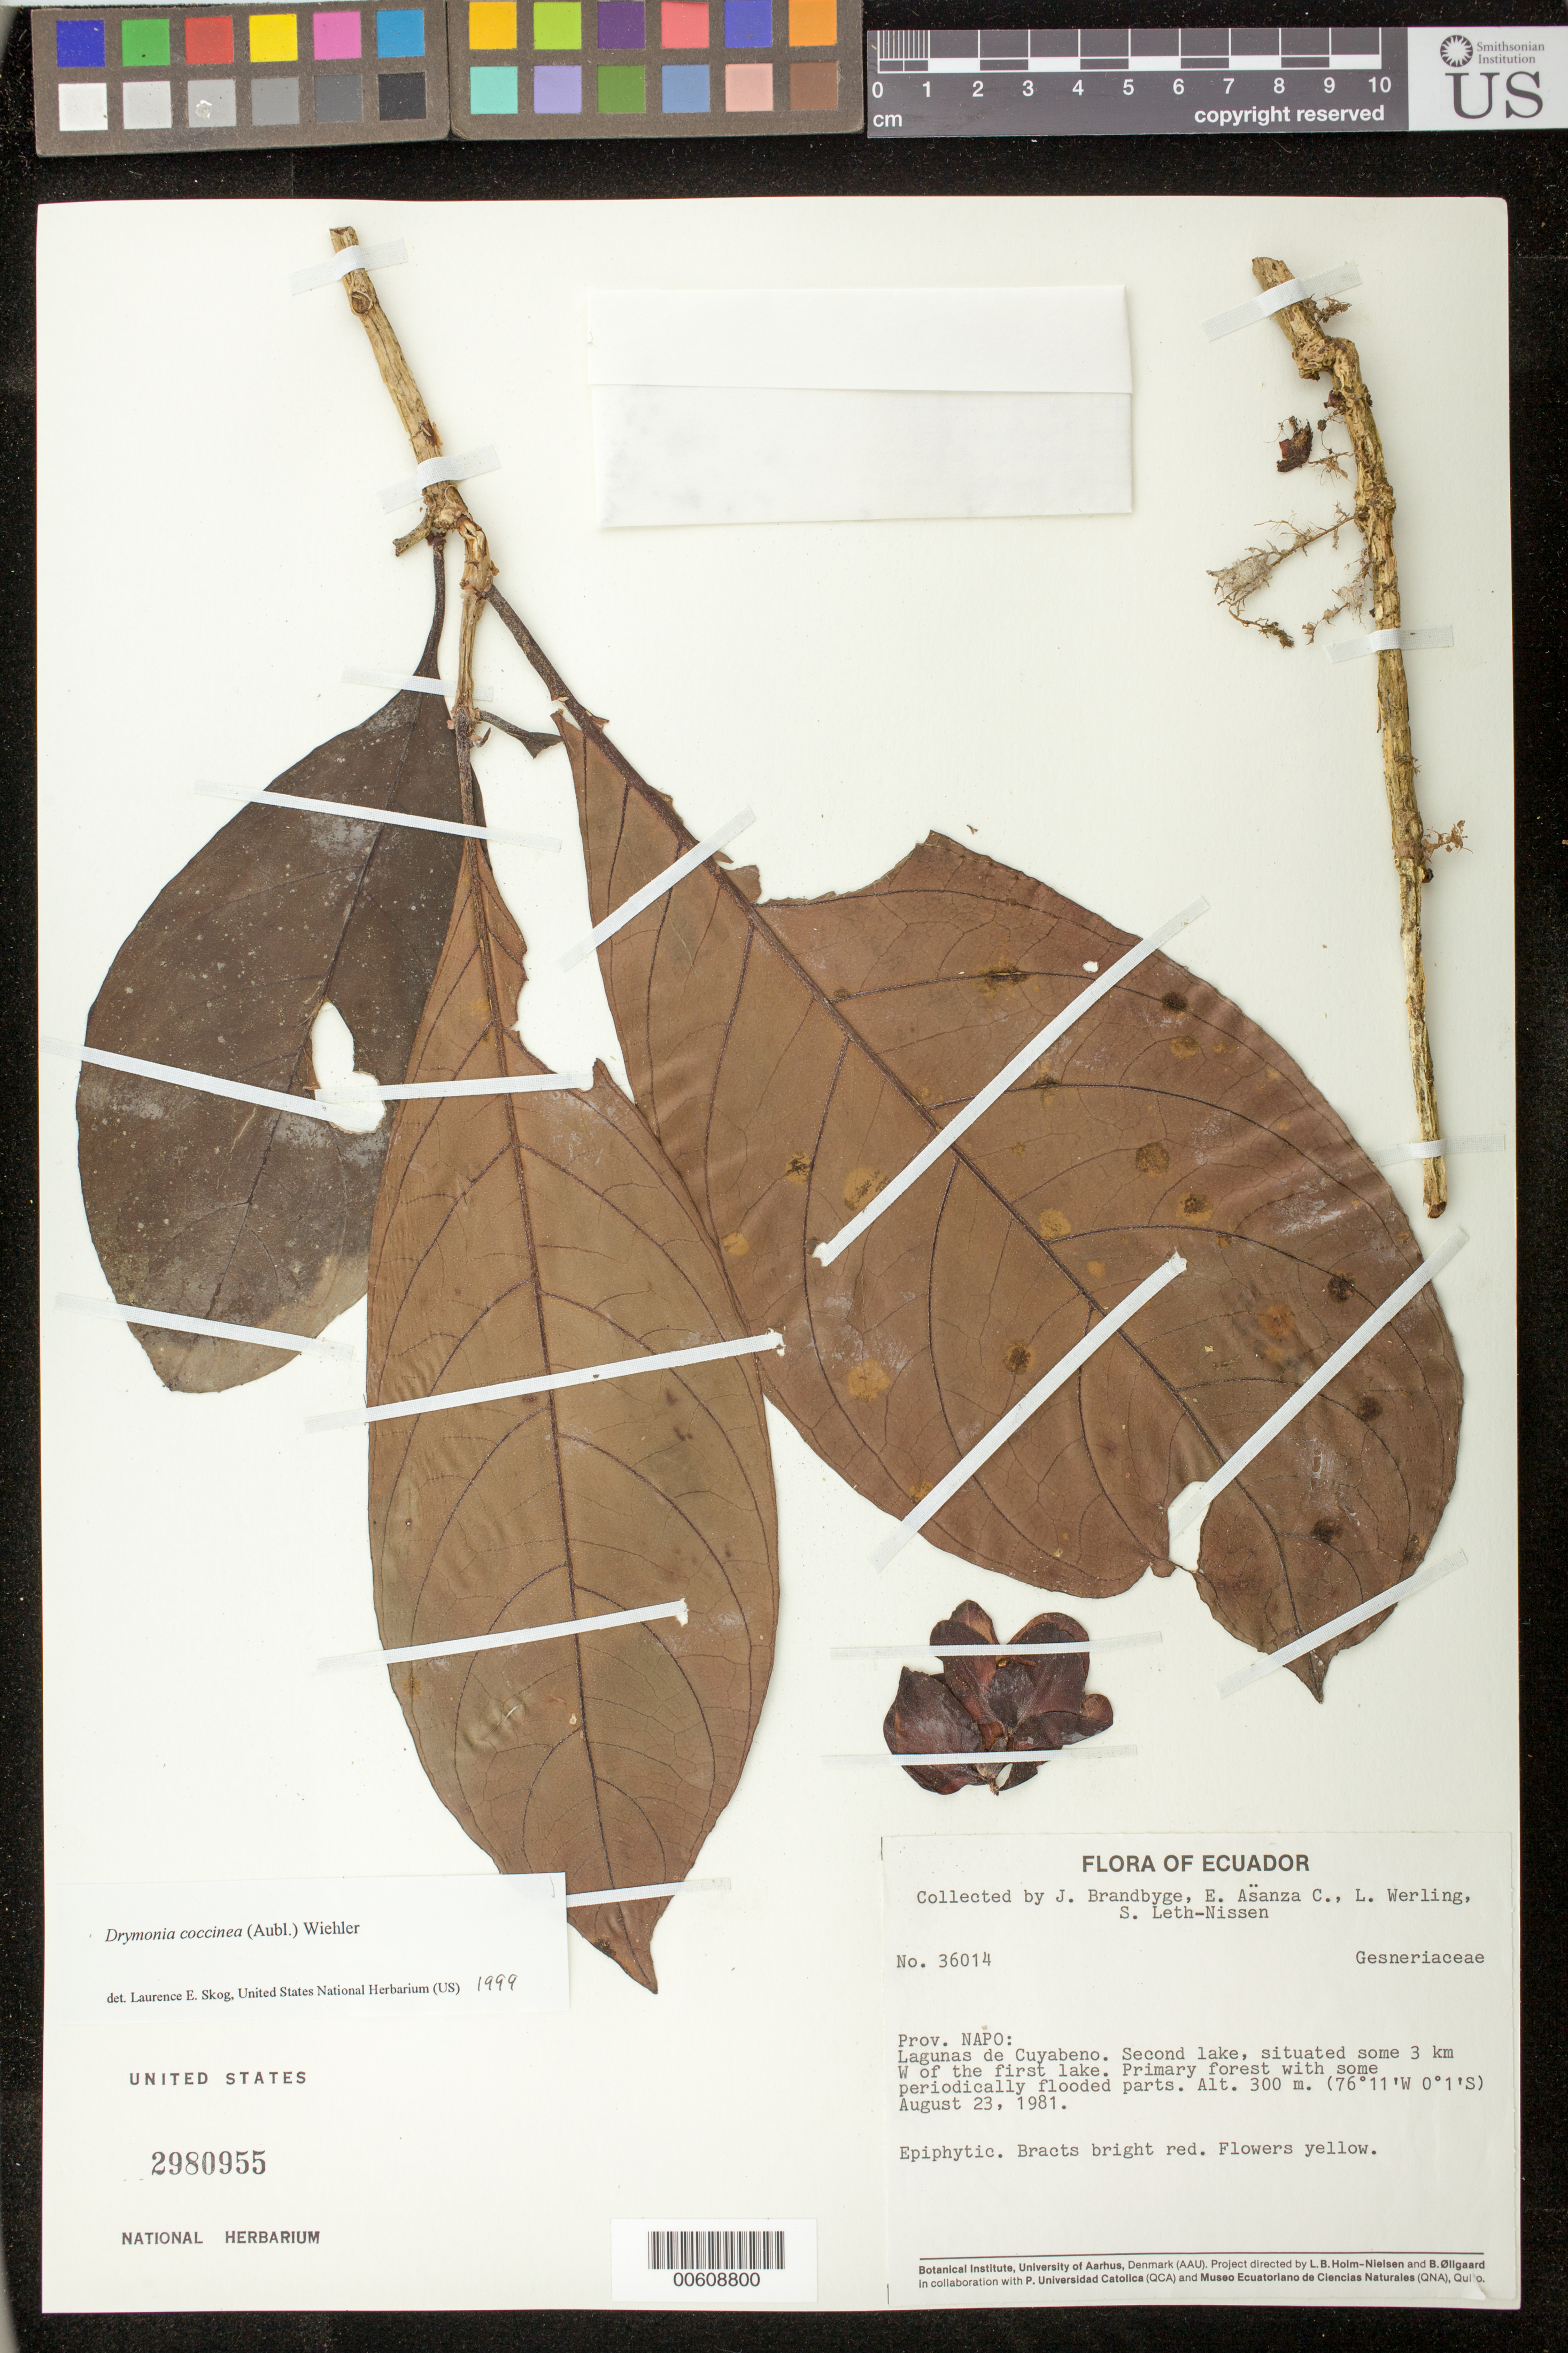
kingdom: Plantae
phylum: Tracheophyta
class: Magnoliopsida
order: Lamiales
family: Gesneriaceae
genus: Drymonia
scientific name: Drymonia coccinea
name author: (Aubl.) Wiehler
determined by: Skog, Laurence E.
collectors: J. Brandbyge, E. Asanza C., L. Werling & S. Leth-Nissen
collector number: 36014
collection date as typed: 23 Aug 1981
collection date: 1981-08-23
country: Ecuador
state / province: Sucumbíos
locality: Napo.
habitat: Primary forest with some periodically flooded parts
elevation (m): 300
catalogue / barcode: US 2980955